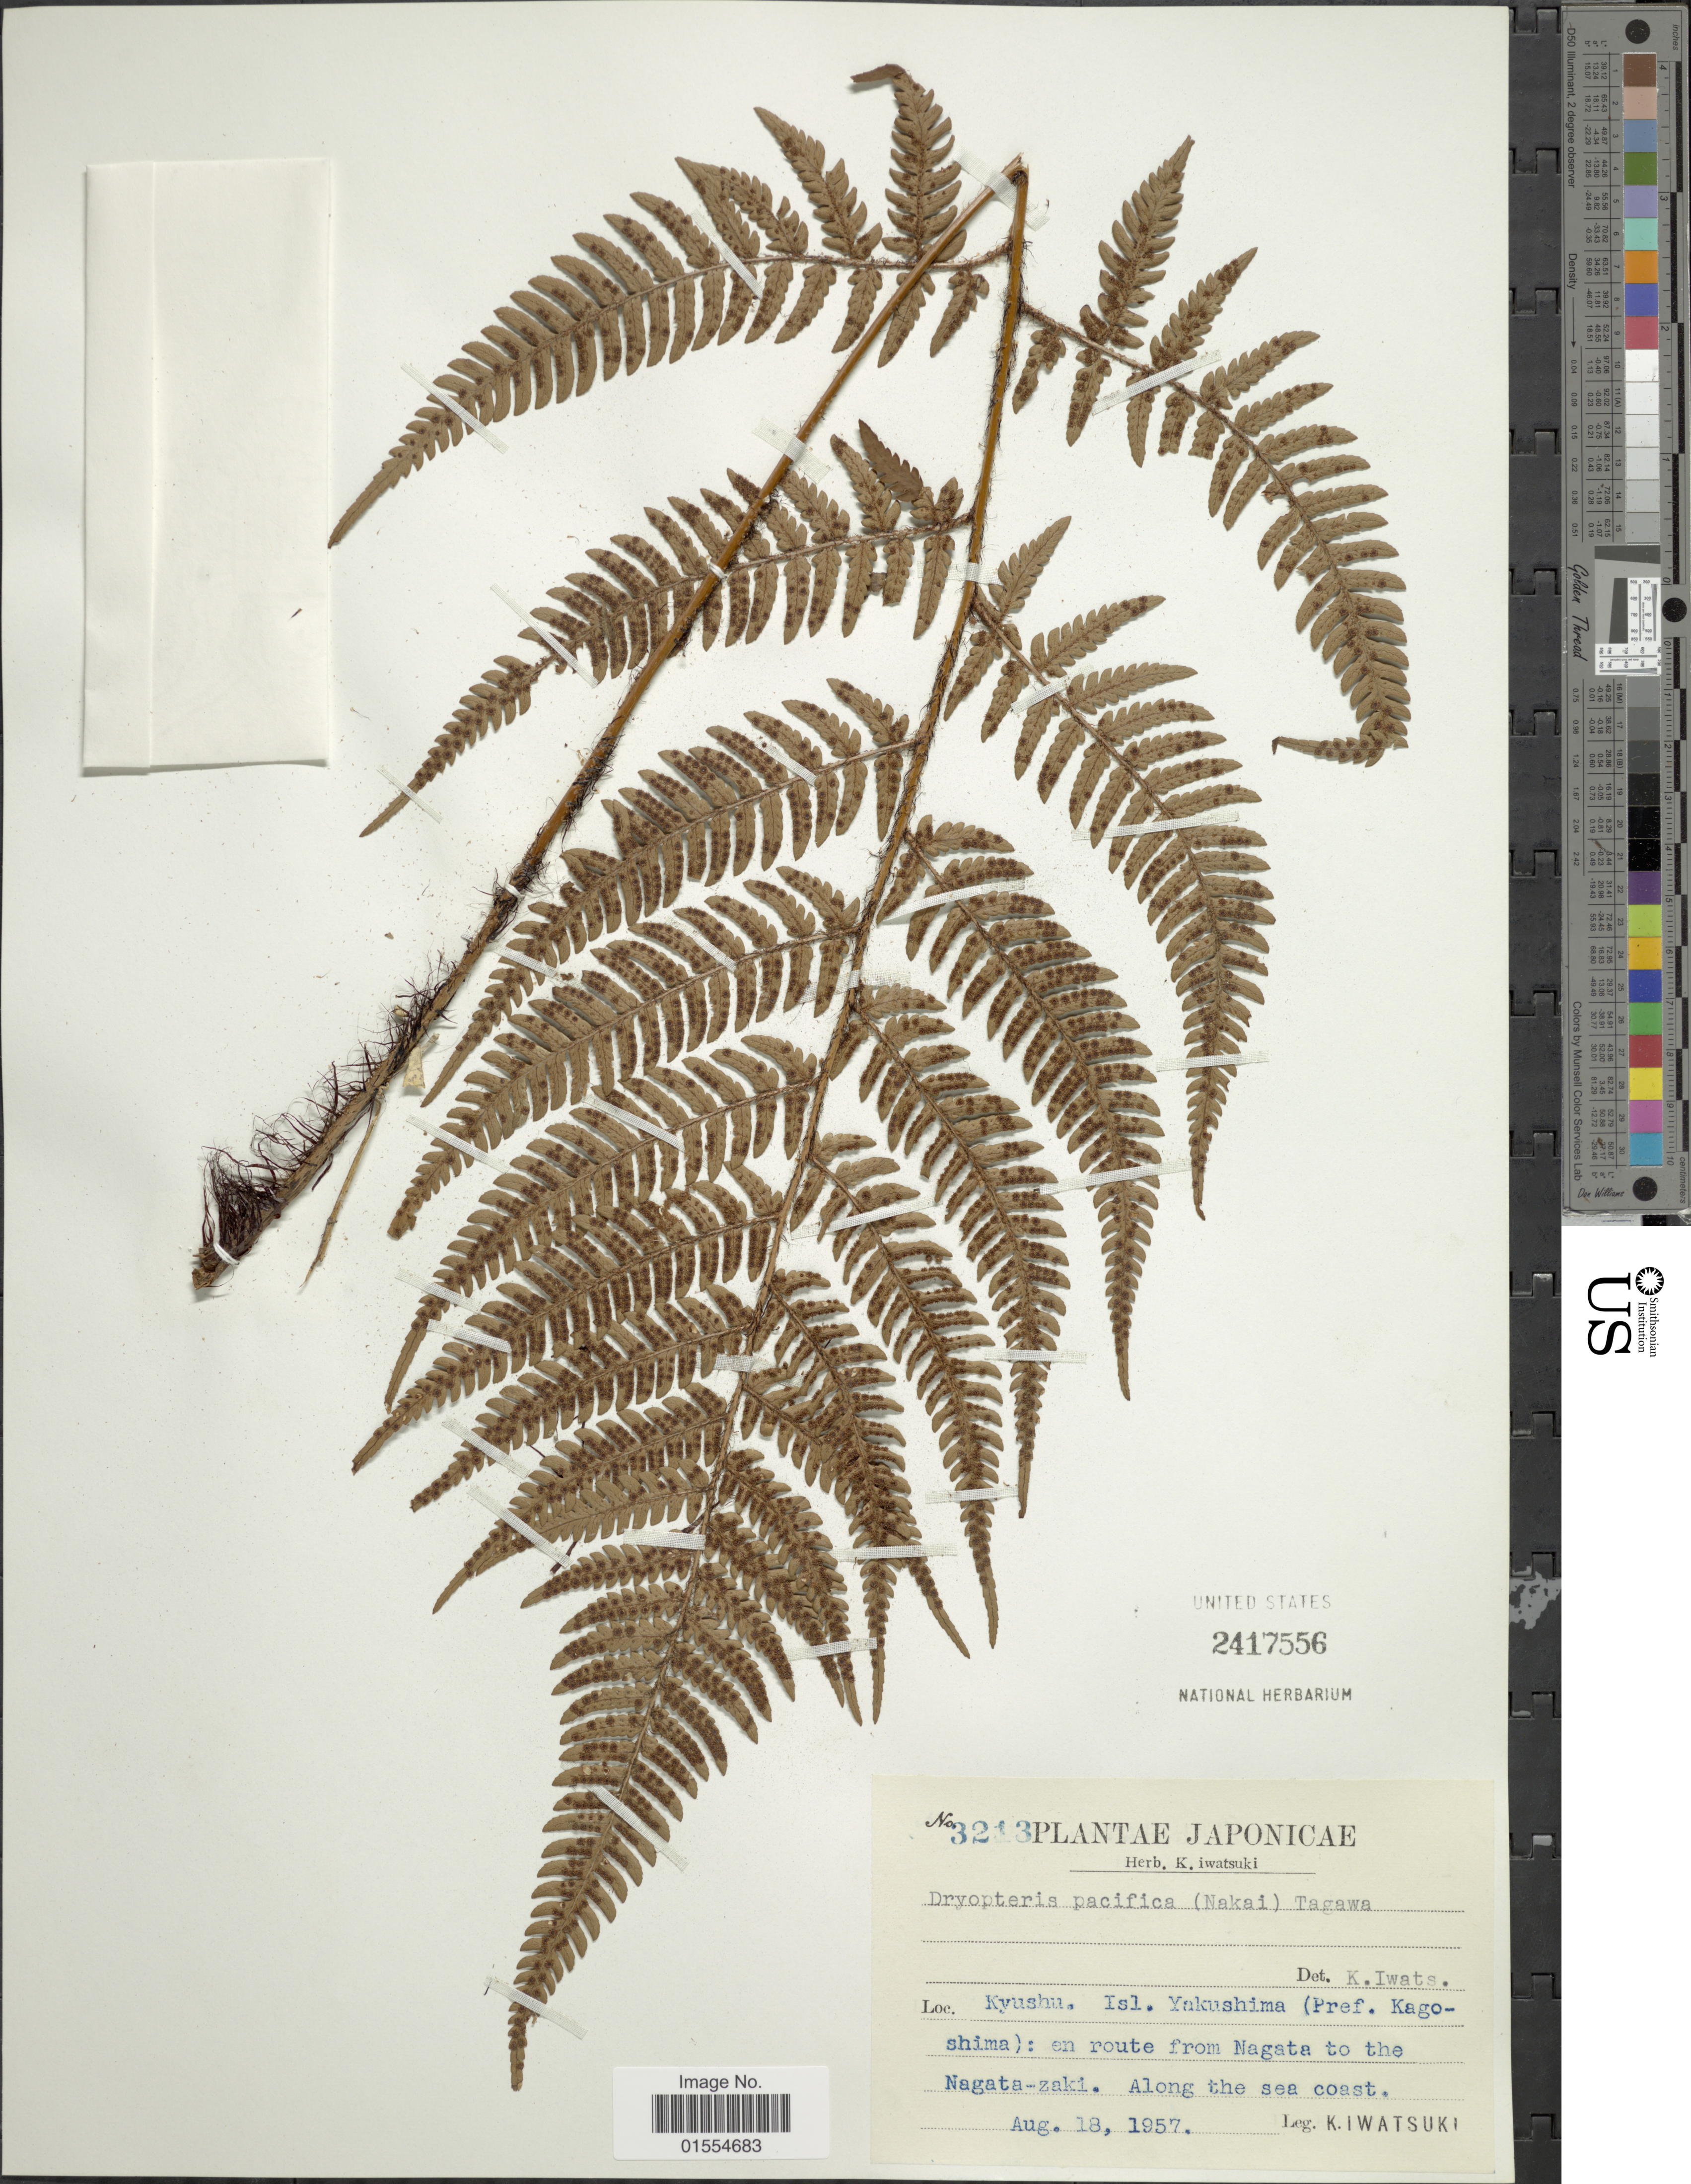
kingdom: Plantae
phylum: Tracheophyta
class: Polypodiopsida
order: Polypodiales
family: Dryopteridaceae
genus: Dryopteris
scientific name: Dryopteris pacifica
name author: (Nakai) Tagawa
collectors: K. Iwatsuki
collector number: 3213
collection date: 1957-08-18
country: Japan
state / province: Kagosima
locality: Kyushu, Isl. Yakushima (Pref. Kagoshima): en route from Nagata to the Nagata-zaki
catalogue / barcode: US 2417556